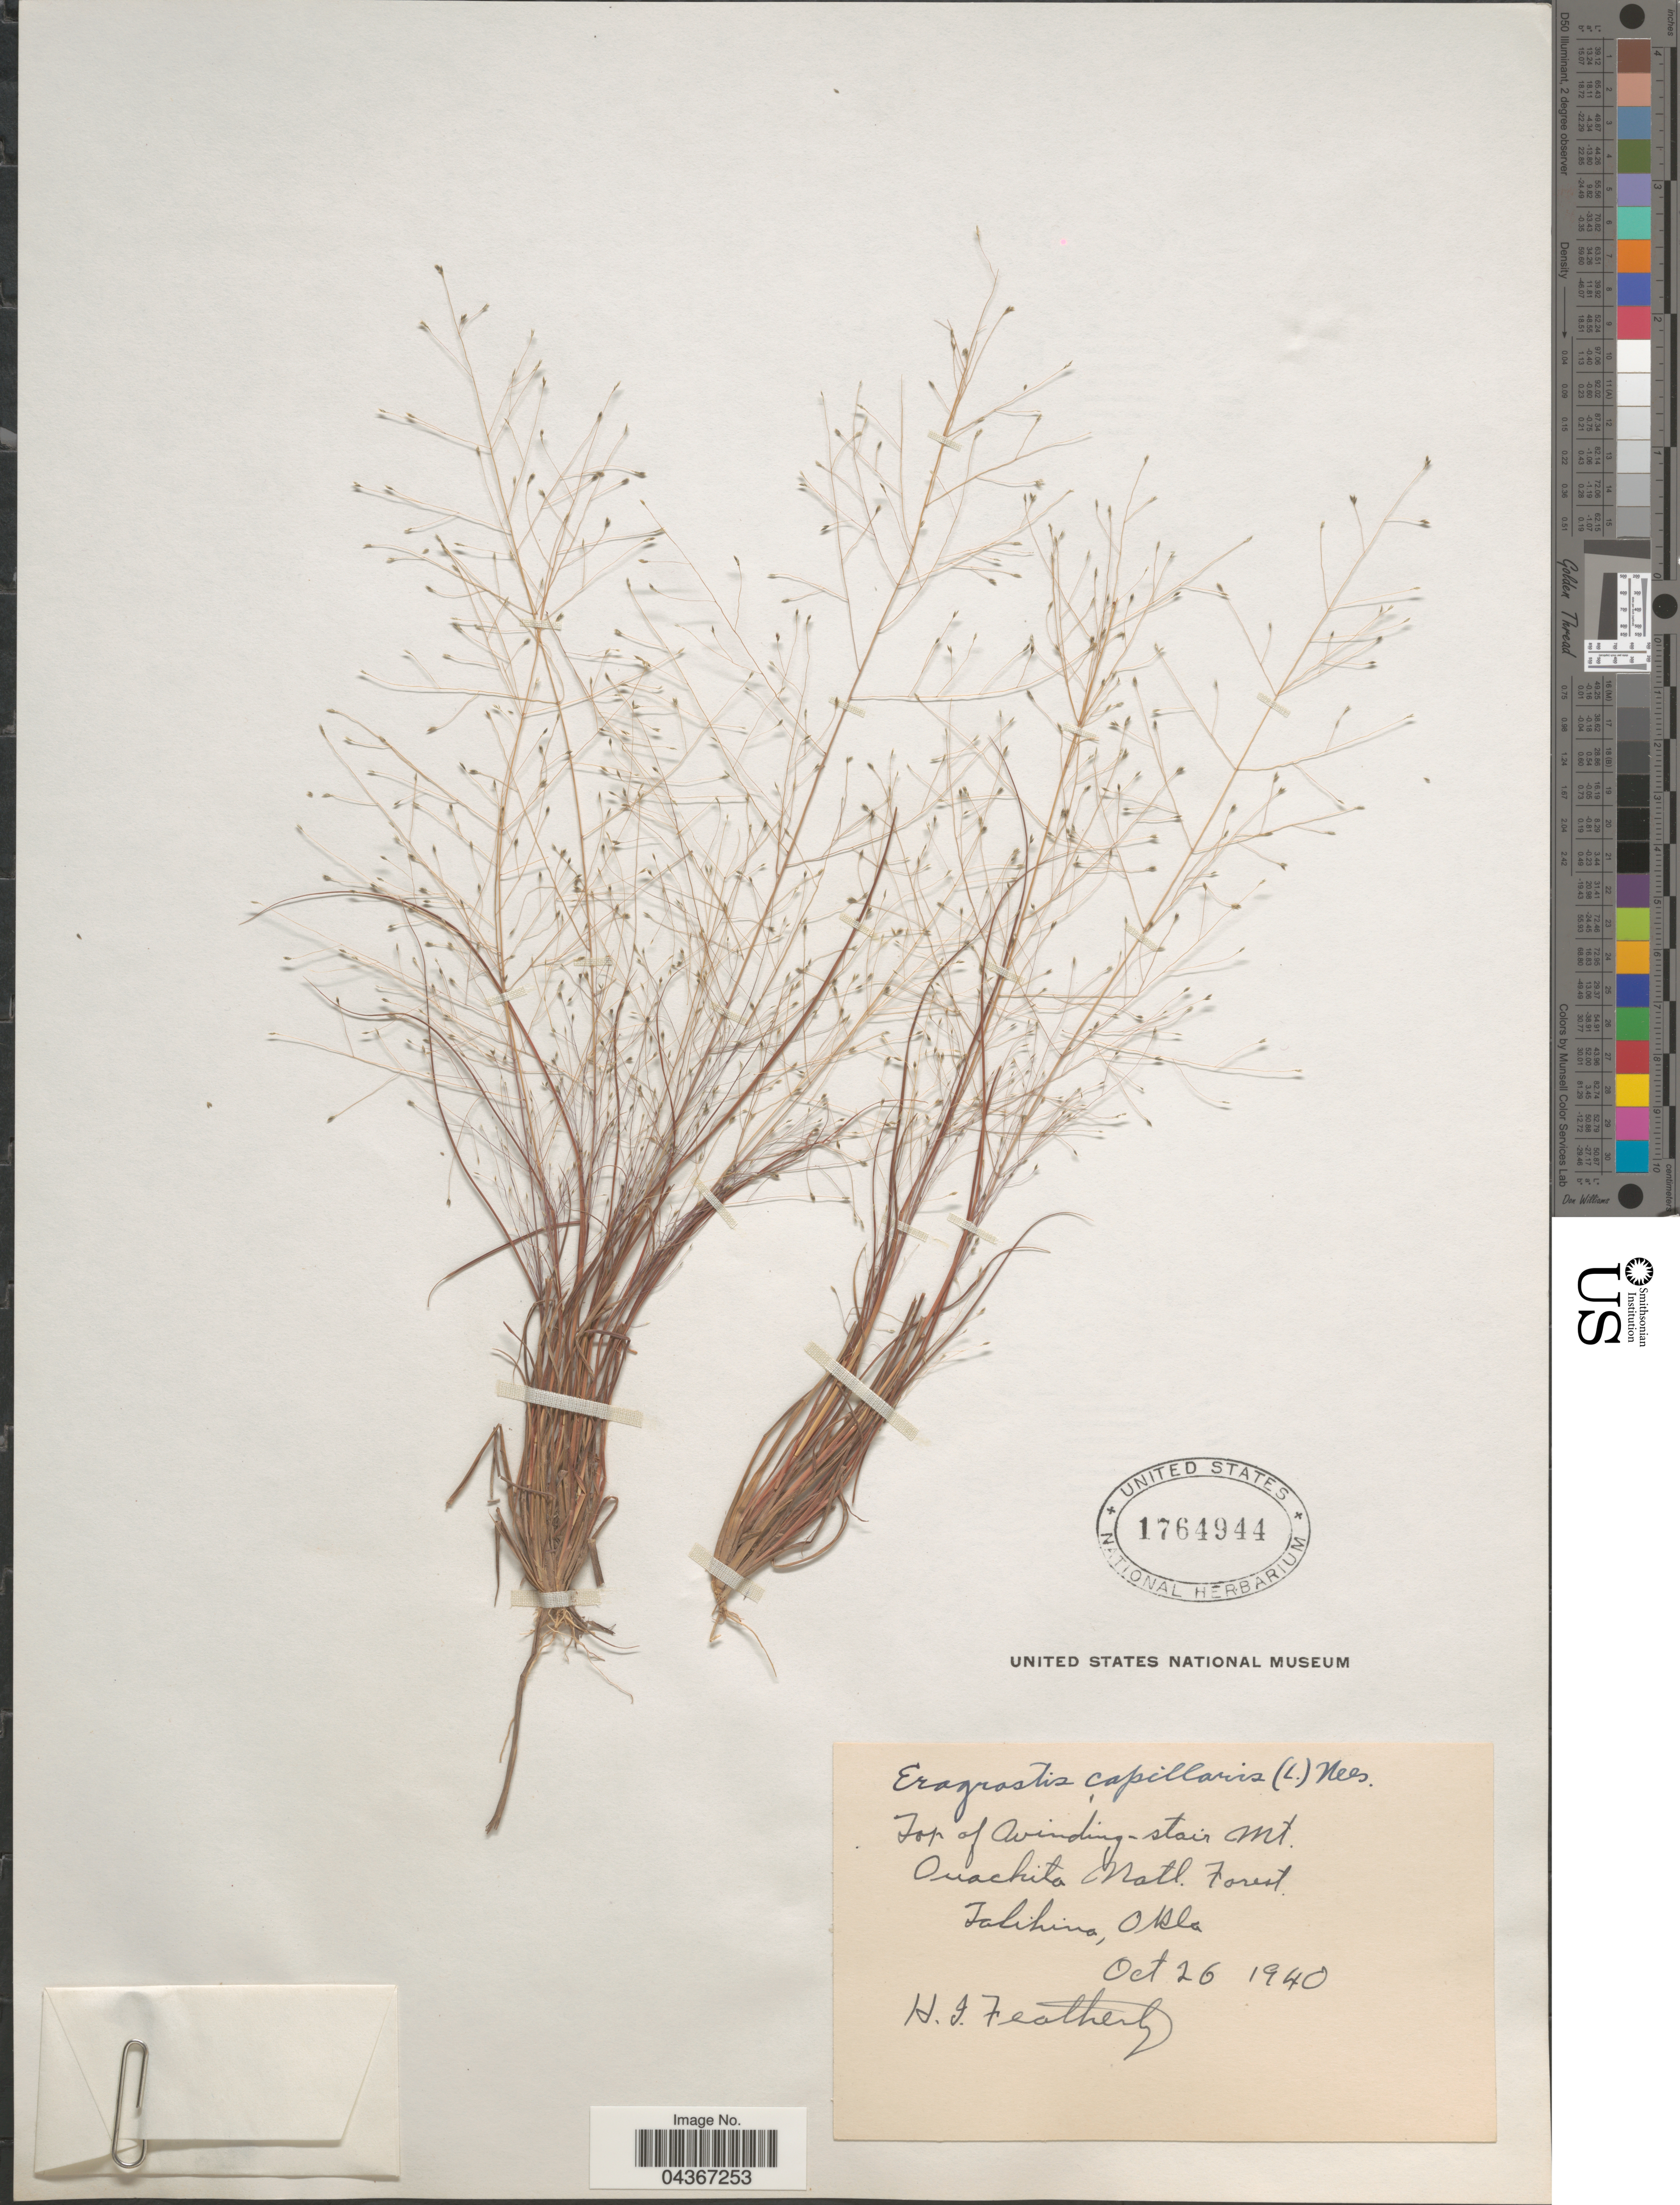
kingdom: Plantae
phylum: Tracheophyta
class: Liliopsida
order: Poales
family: Poaceae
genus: Eragrostis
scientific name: Eragrostis capillaris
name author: (L.) Nees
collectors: H. Featherly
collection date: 1940-10-26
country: United States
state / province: Oklahoma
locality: Top of Winding-stair Mt. Ouachita Natl. Forest. Talihina.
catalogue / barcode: US 1764944